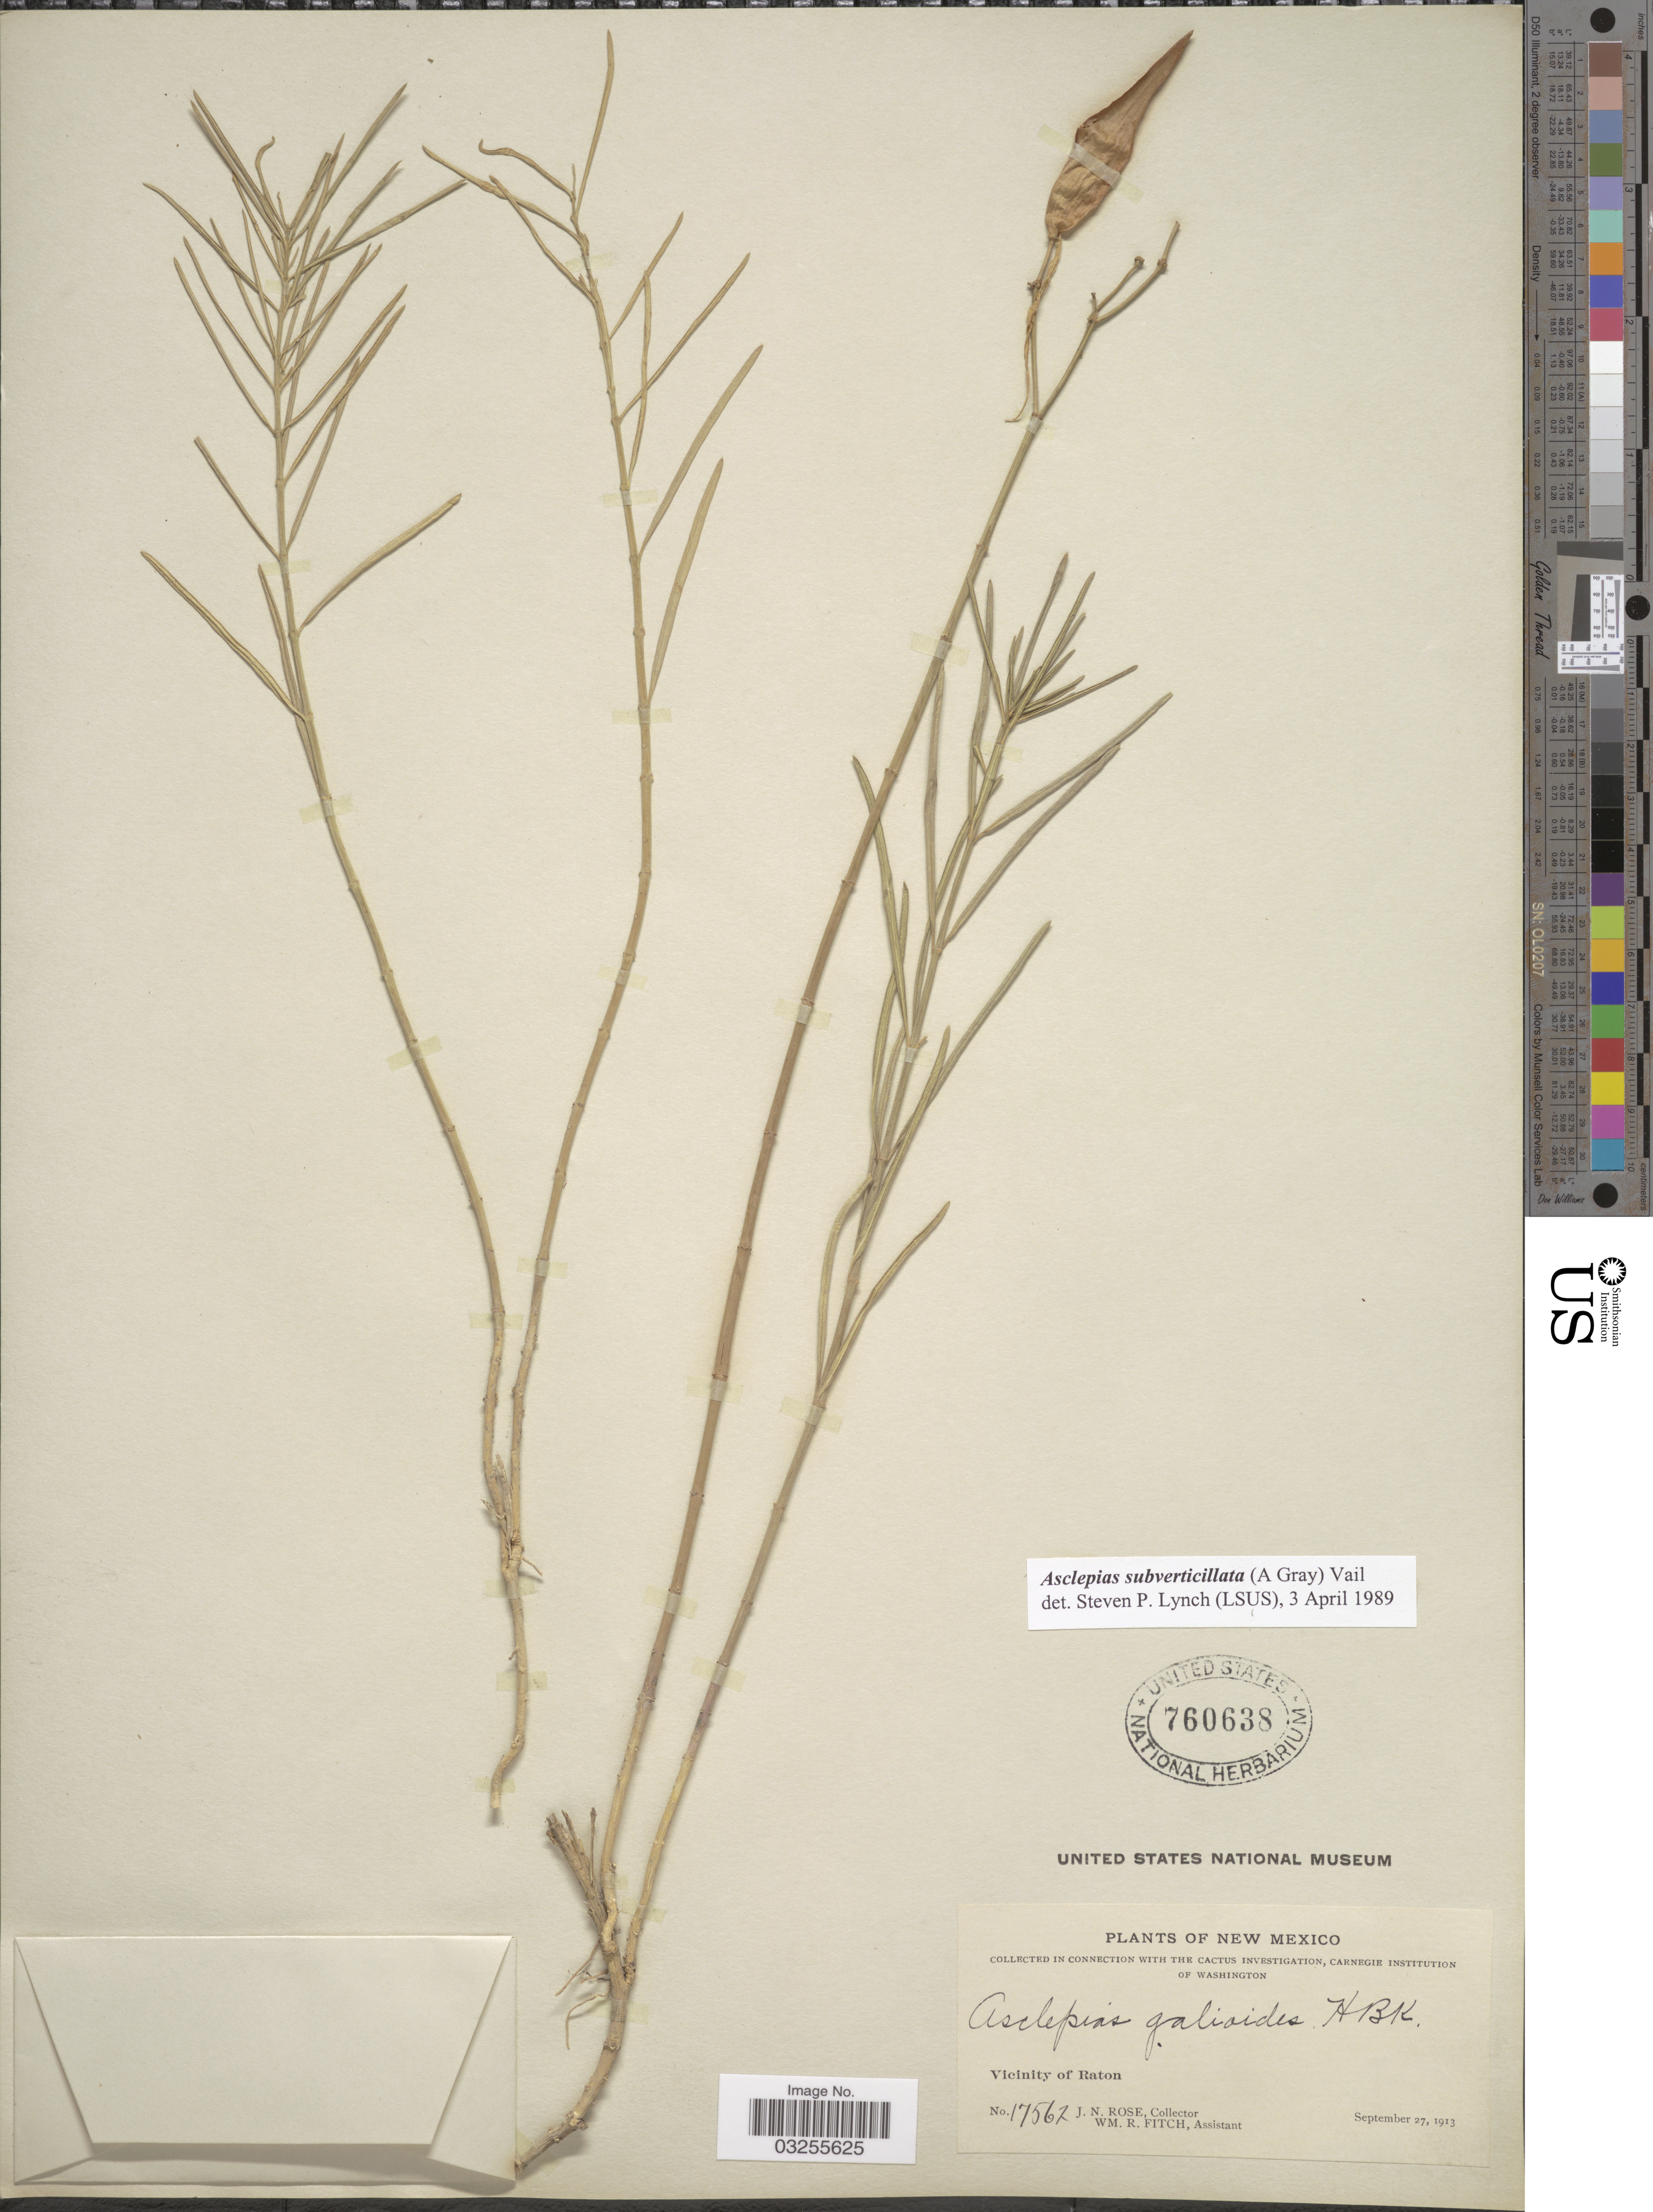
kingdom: Plantae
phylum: Tracheophyta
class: Magnoliopsida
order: Gentianales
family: Apocynaceae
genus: Asclepias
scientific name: Asclepias subverticillata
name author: (A. Gray) Vail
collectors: J. N. Rose & W. R. Fitch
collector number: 17562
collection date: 1913-09-27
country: United States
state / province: New Mexico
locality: Vicinity of Raton.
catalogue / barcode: US 760638